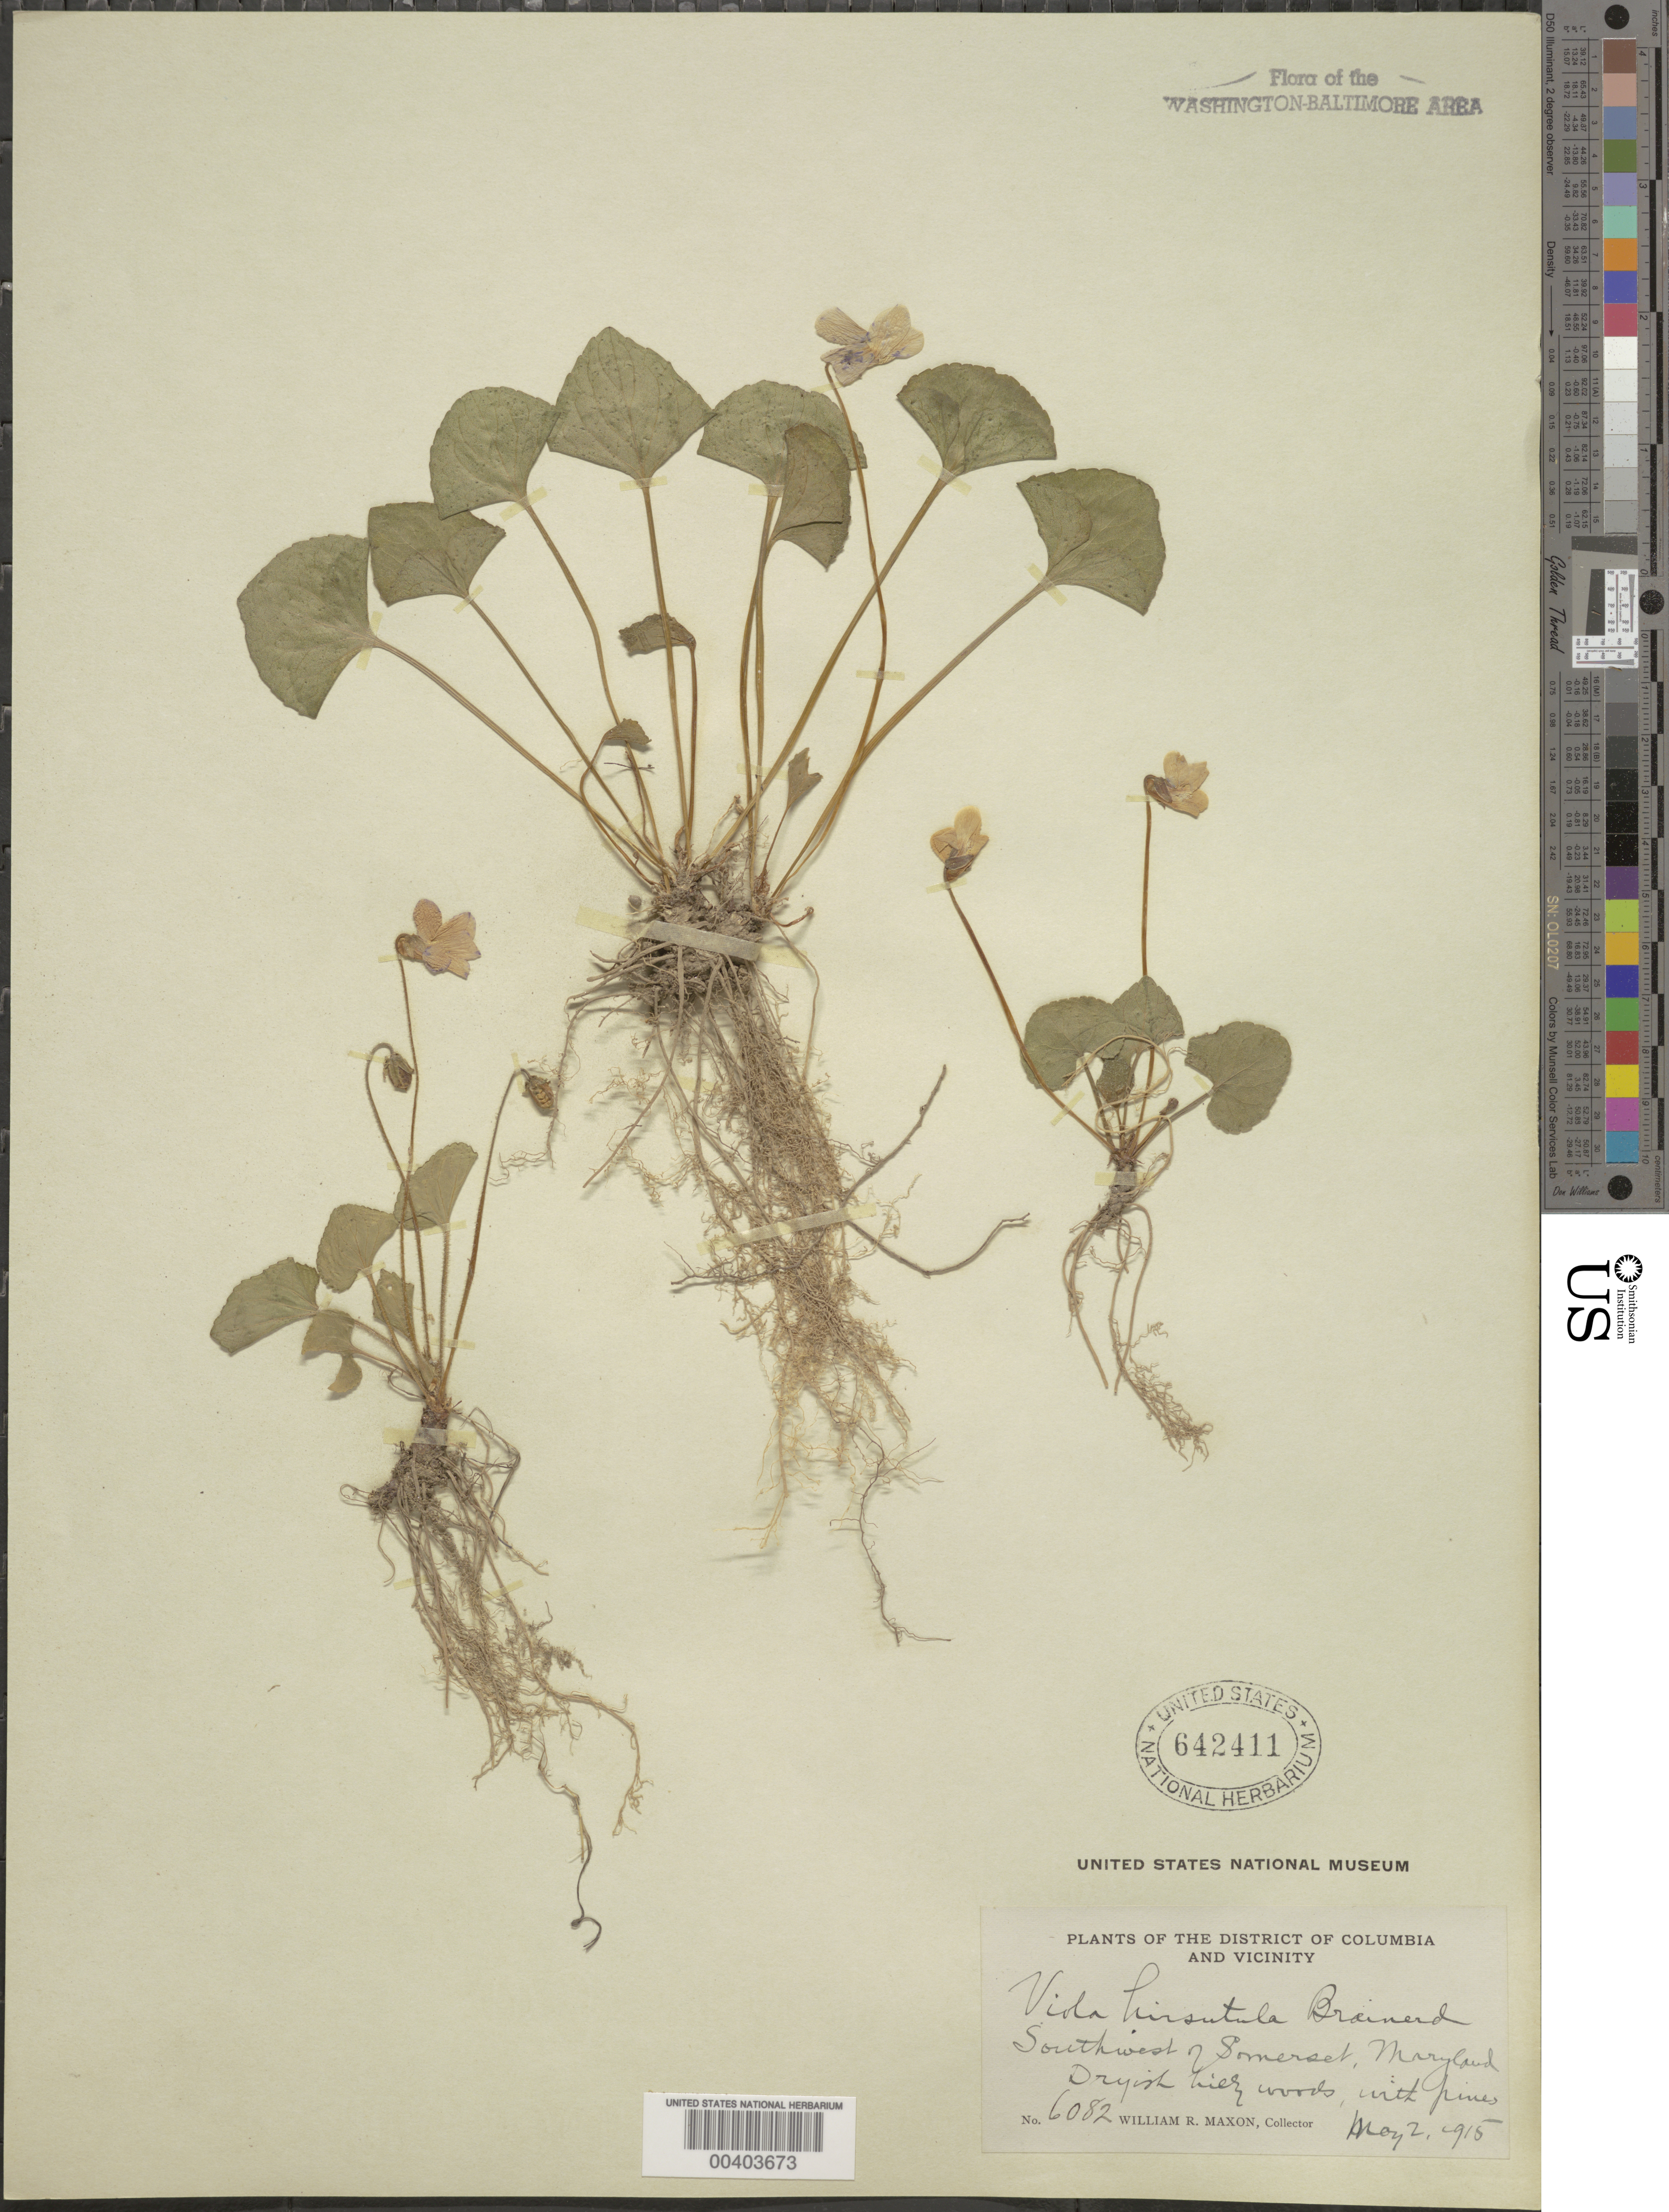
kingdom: Plantae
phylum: Tracheophyta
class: Magnoliopsida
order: Malpighiales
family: Violaceae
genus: Viola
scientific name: Viola hirsutula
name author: Brainerd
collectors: W. R. Maxon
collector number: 6082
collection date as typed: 02 May 1915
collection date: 1915-05-02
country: United States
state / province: Maryland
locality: Southwest of Somerset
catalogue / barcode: US 642411